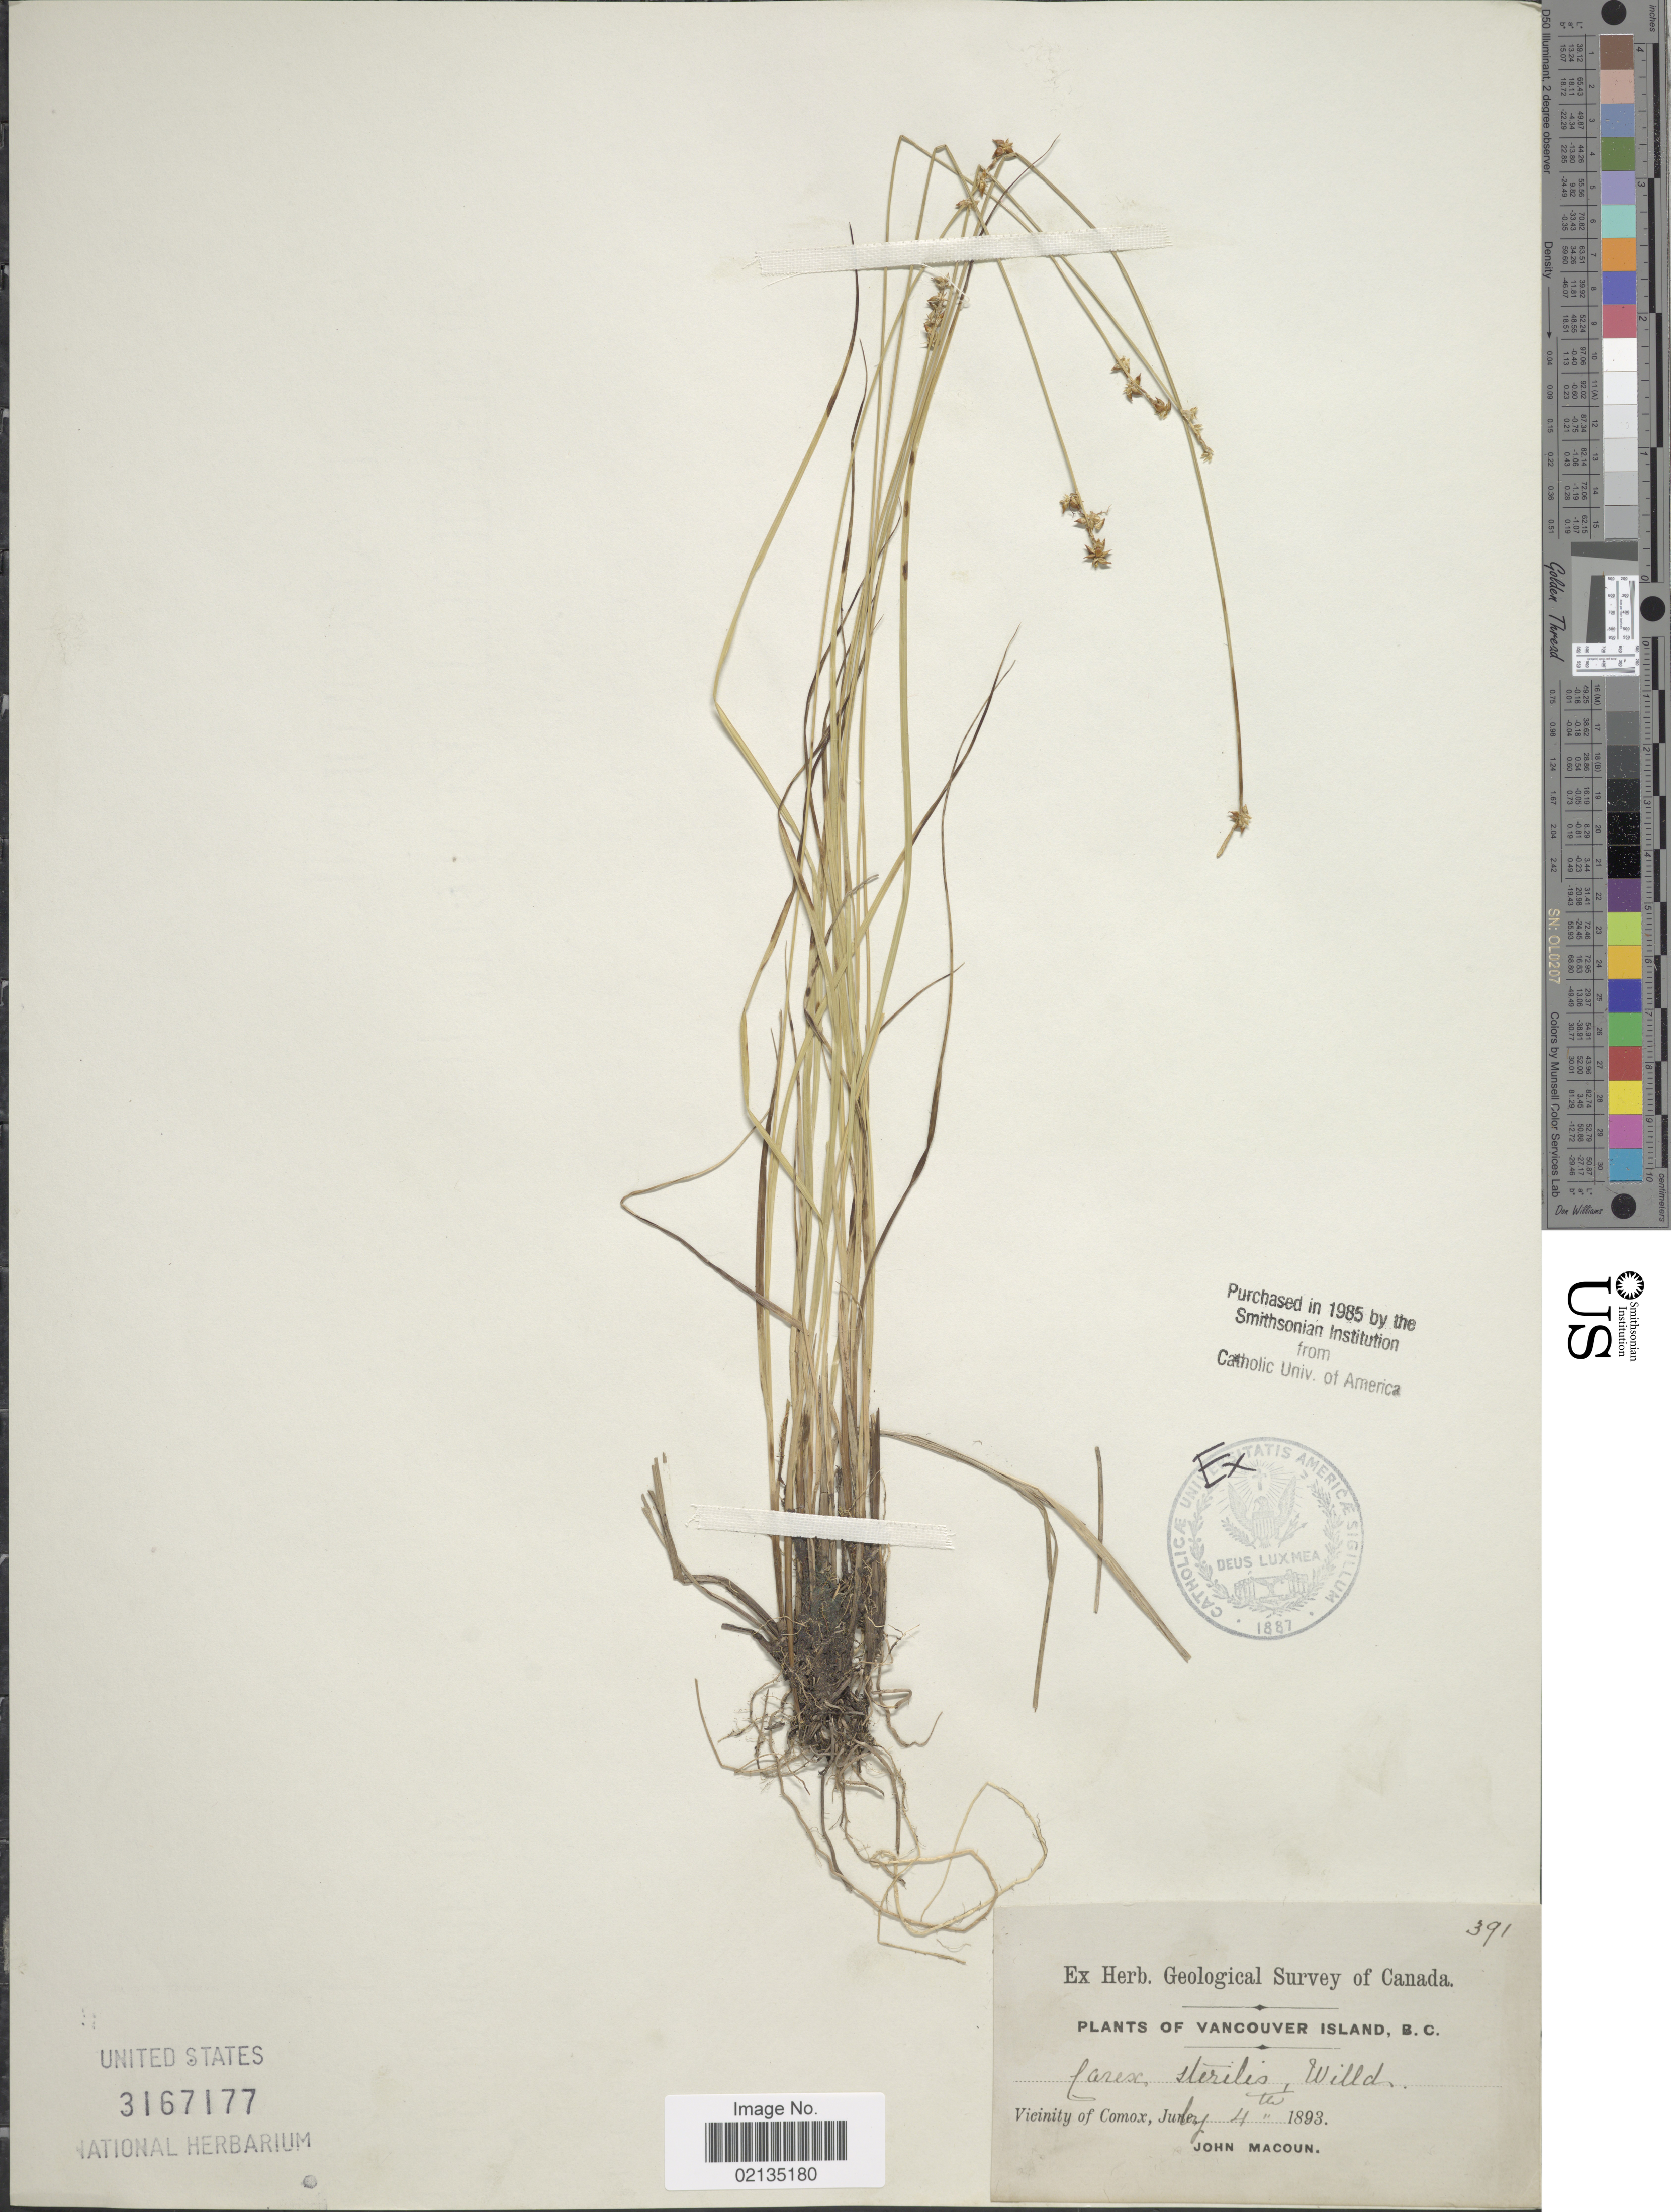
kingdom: Plantae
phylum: Tracheophyta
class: Liliopsida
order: Poales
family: Cyperaceae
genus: Carex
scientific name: Carex sterilis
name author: Willd.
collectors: J. Macoun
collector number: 391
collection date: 1893-07-04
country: Canada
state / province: British Columbia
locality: Vancouver Island, B.C. Vicinity of Comox.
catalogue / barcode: US 3167177